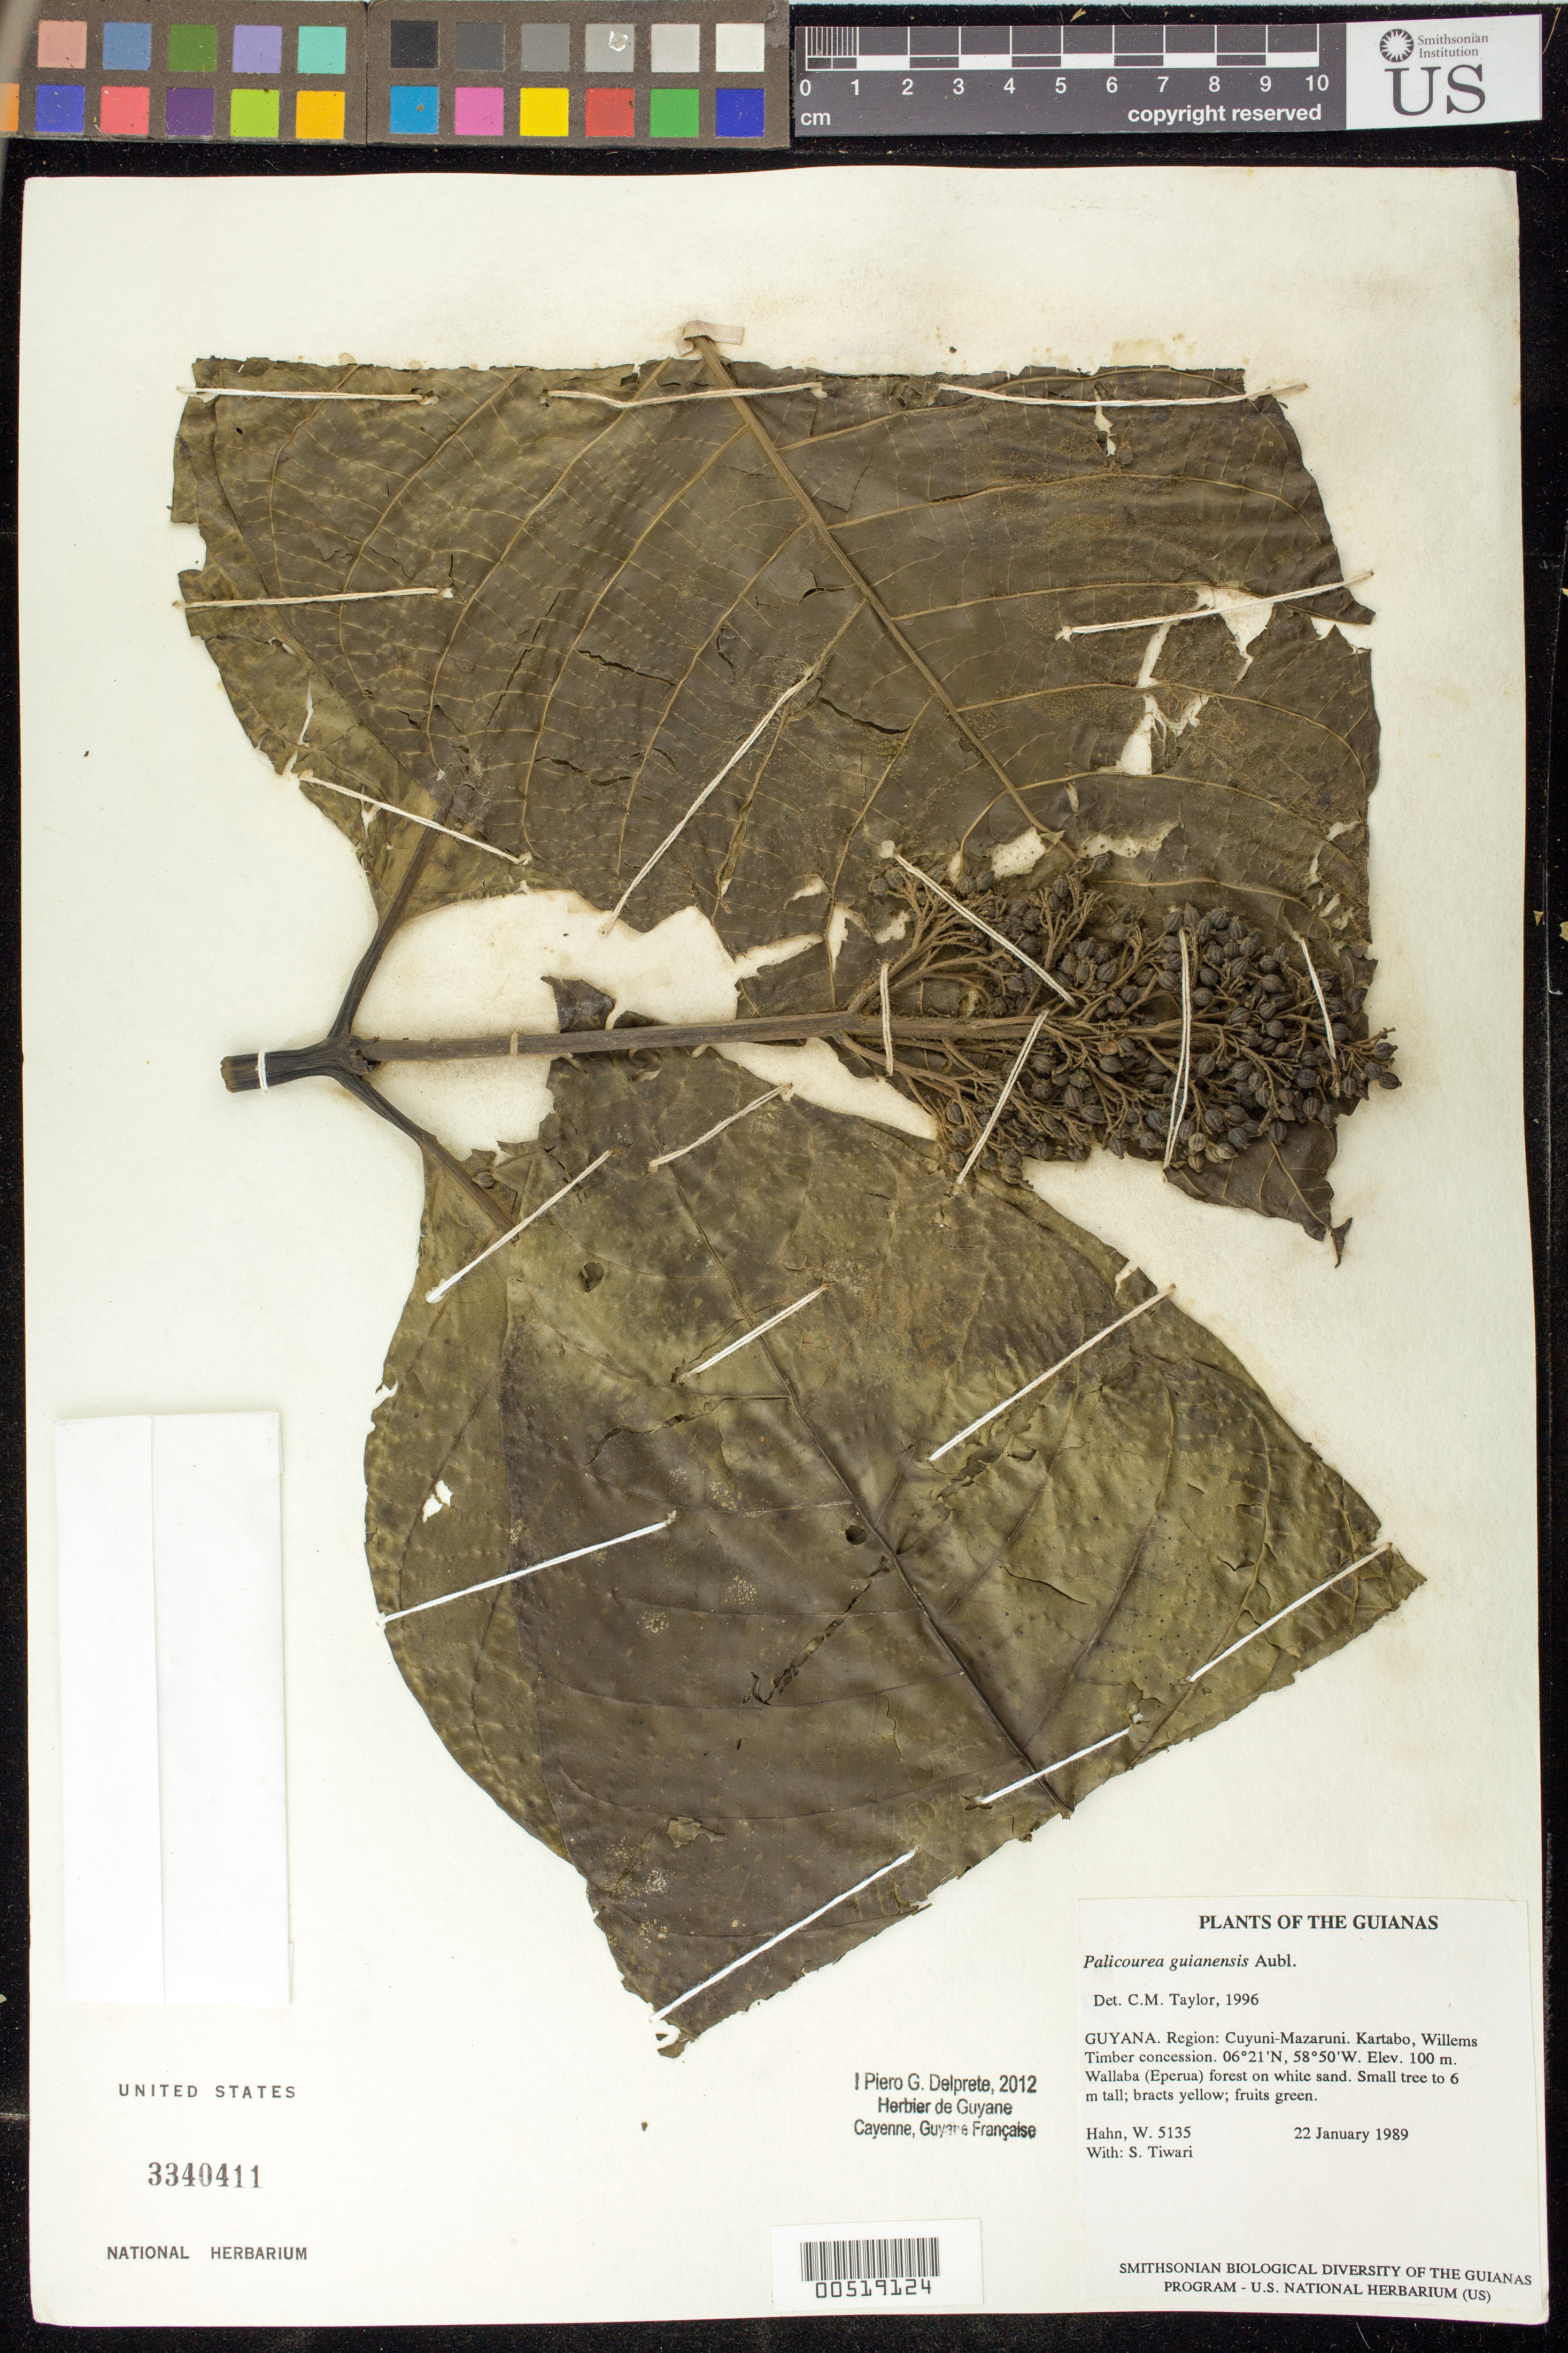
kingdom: Plantae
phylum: Tracheophyta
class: Magnoliopsida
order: Gentianales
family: Rubiaceae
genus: Palicourea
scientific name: Palicourea guianensis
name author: Aubl.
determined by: Taylor, Charlotte M.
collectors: W. Hahn & S. Tiwari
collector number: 5135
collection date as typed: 22 January 1989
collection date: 1989-01-22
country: Guyana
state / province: Cuyuni-Mazaruni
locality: Kartabo, Willems Timber concession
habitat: Wallaba (Eperua) forest on white sand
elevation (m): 100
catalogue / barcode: US 3340411